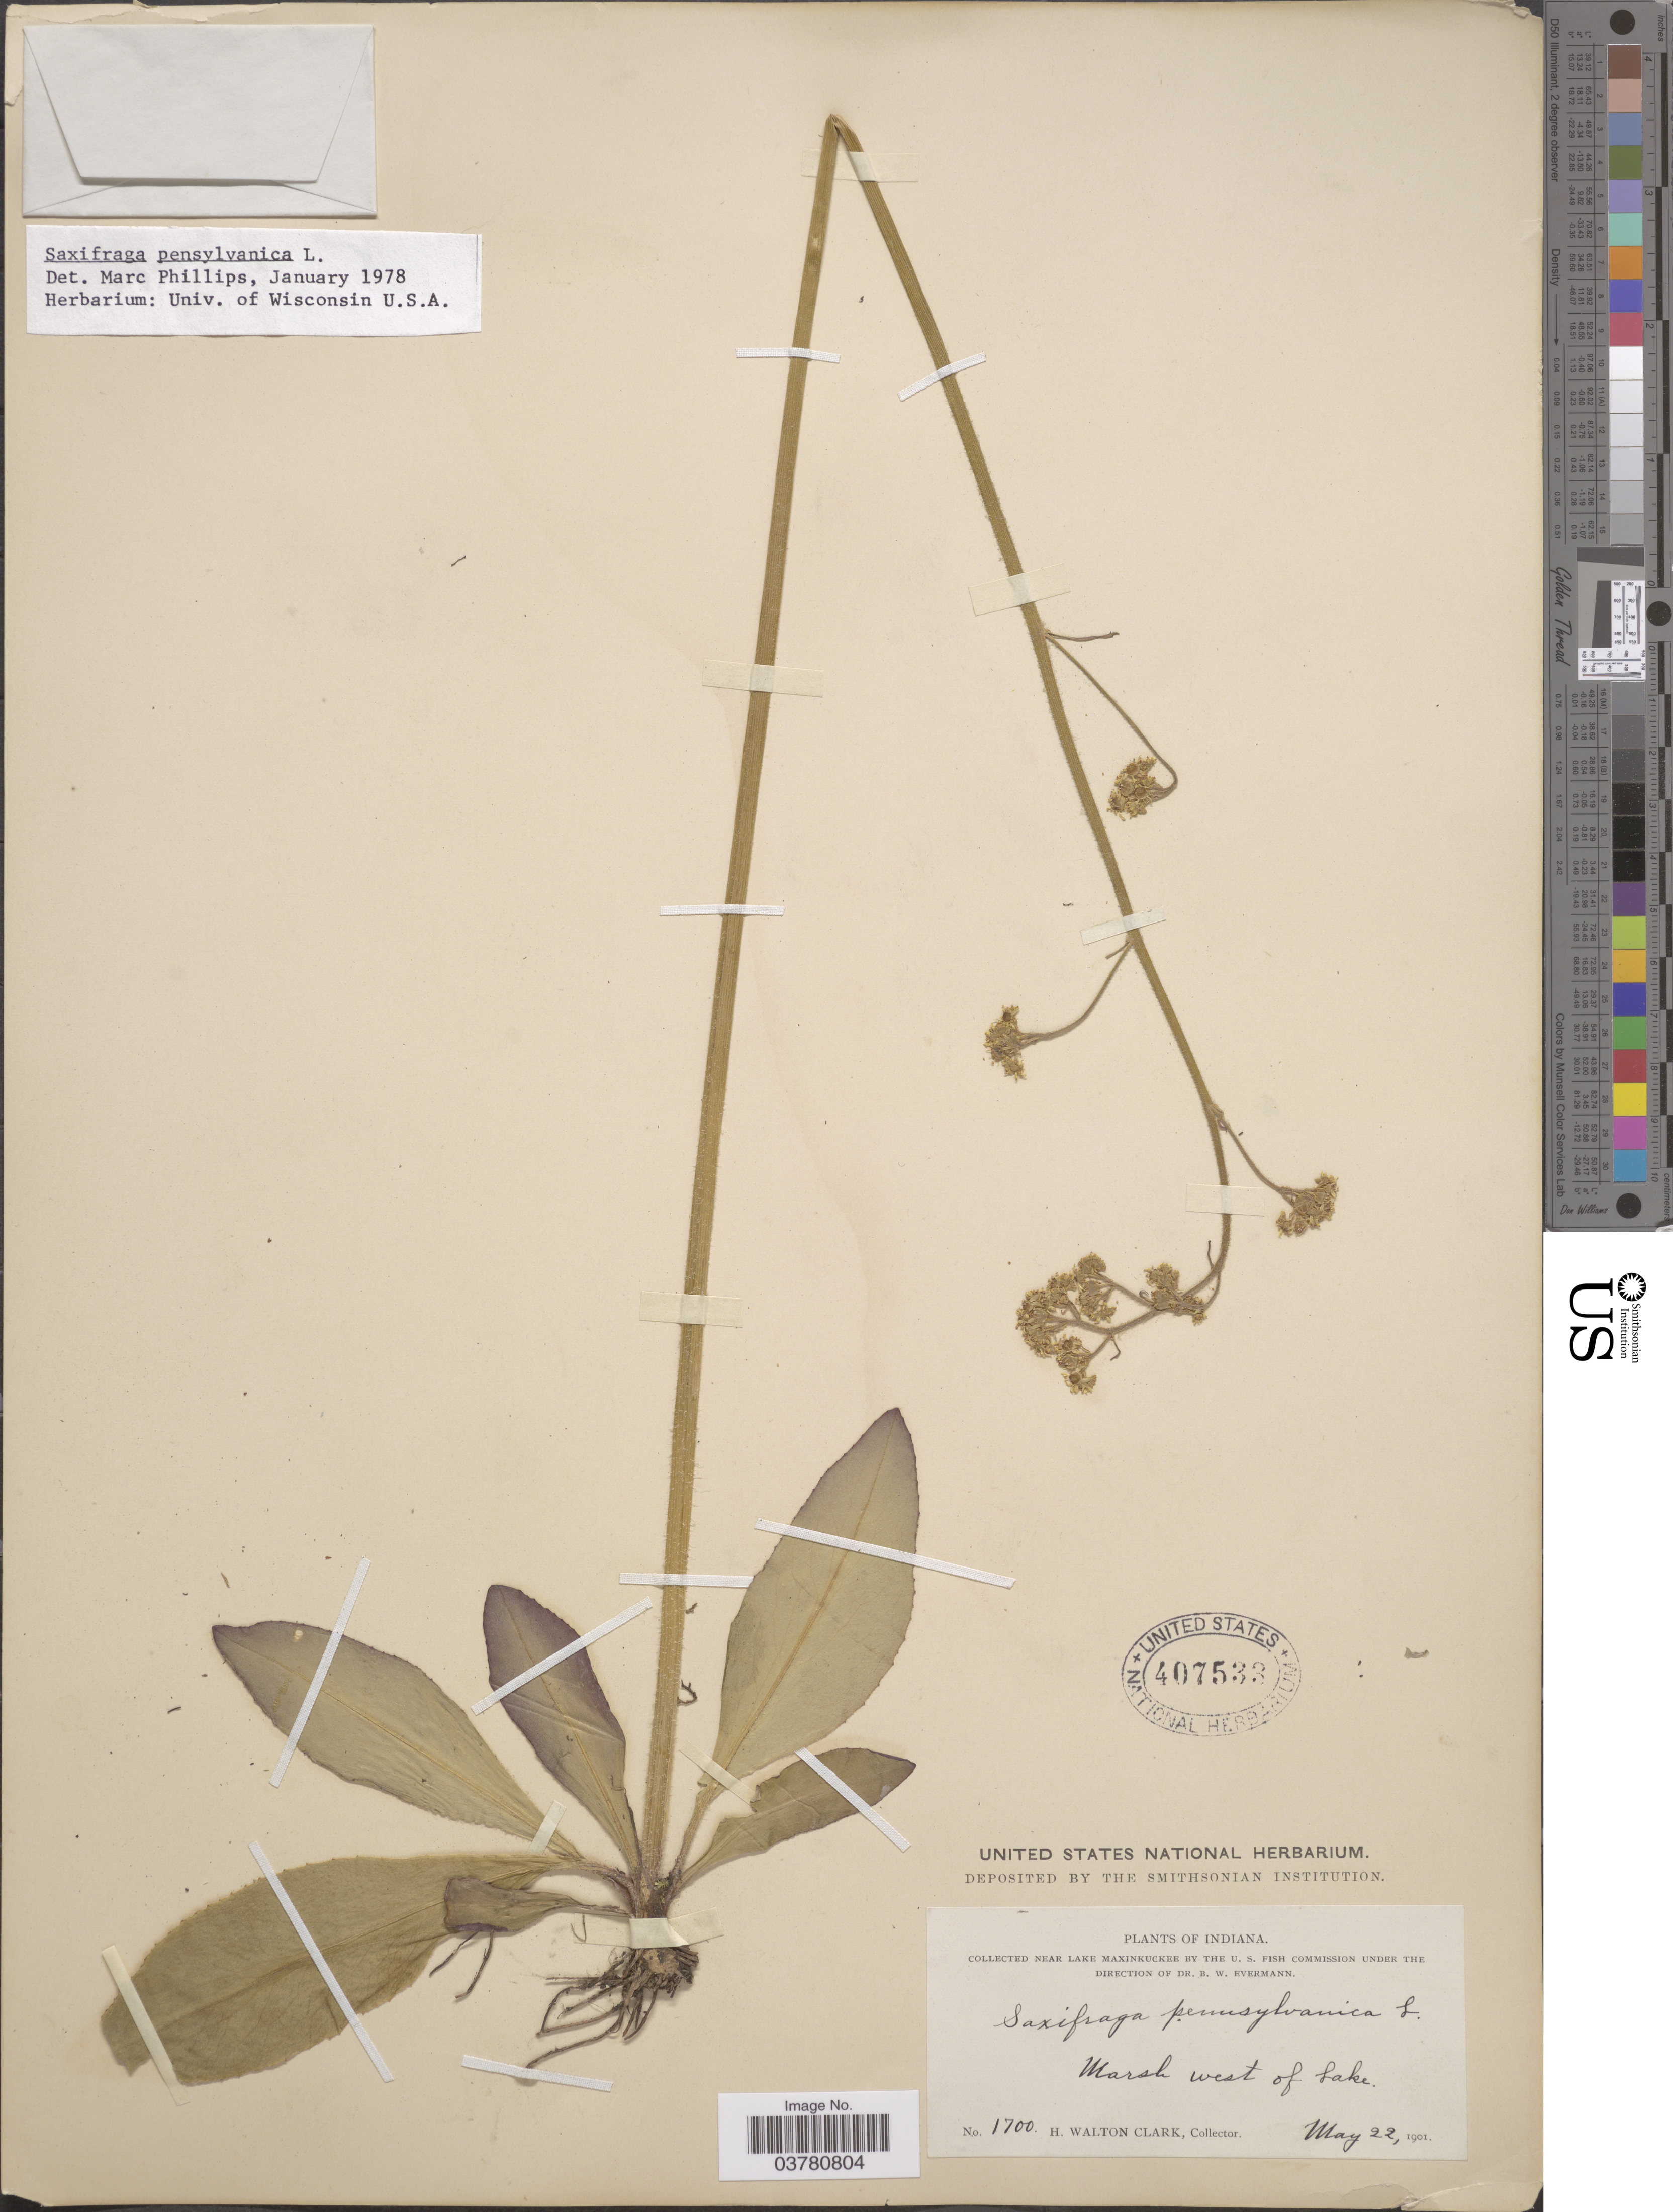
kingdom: Plantae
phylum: Tracheophyta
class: Magnoliopsida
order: Saxifragales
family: Saxifragaceae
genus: Micranthes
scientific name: Micranthes pensylvanica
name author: (L.) Haw.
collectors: H. W. Clark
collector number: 1700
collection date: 1901-05-22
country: United States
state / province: Indiana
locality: Near Lake Maxinkuckee. Marsh west of lake.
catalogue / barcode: US 407533